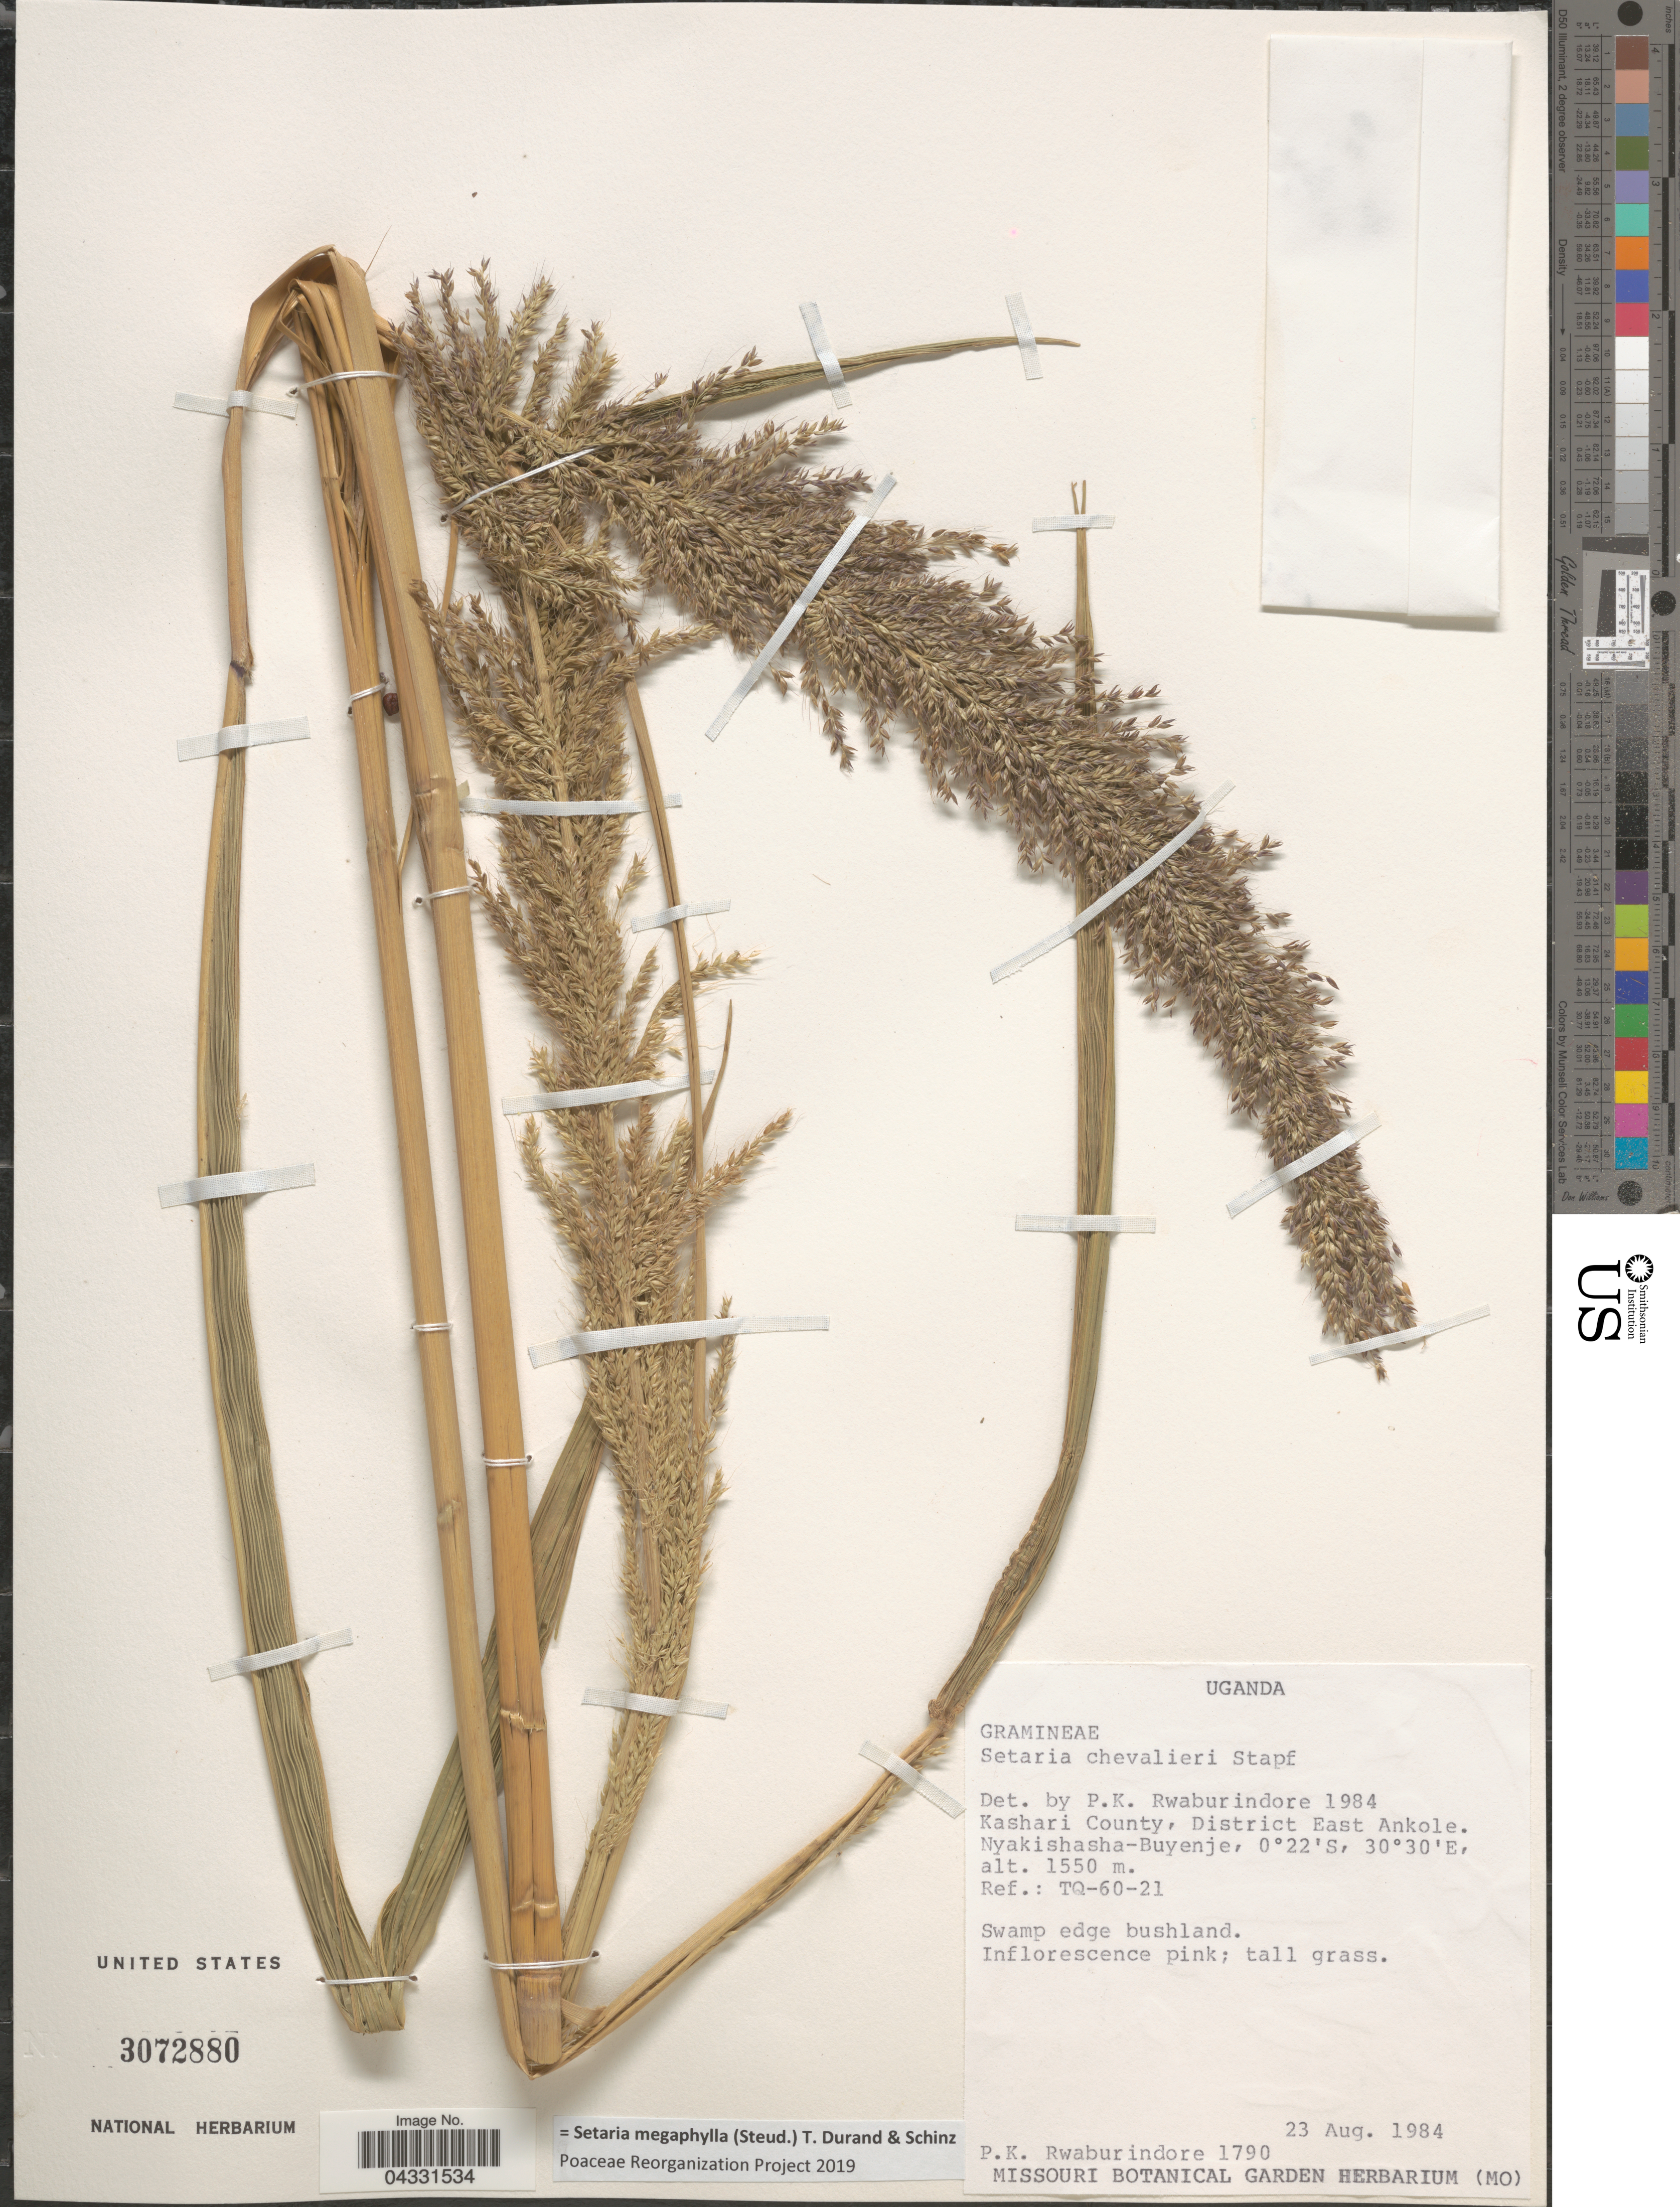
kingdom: Plantae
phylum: Tracheophyta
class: Liliopsida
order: Poales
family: Poaceae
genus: Setaria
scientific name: Setaria megaphylla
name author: (Steud.) Durieu & Schinz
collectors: P. Rwaburindore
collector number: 1790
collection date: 1984-08-23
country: Uganda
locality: Kashari County, District East Ankole. Nyakishasha-Buyenje. Ref.: TQ-60-21.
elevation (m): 1550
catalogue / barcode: US 3072880